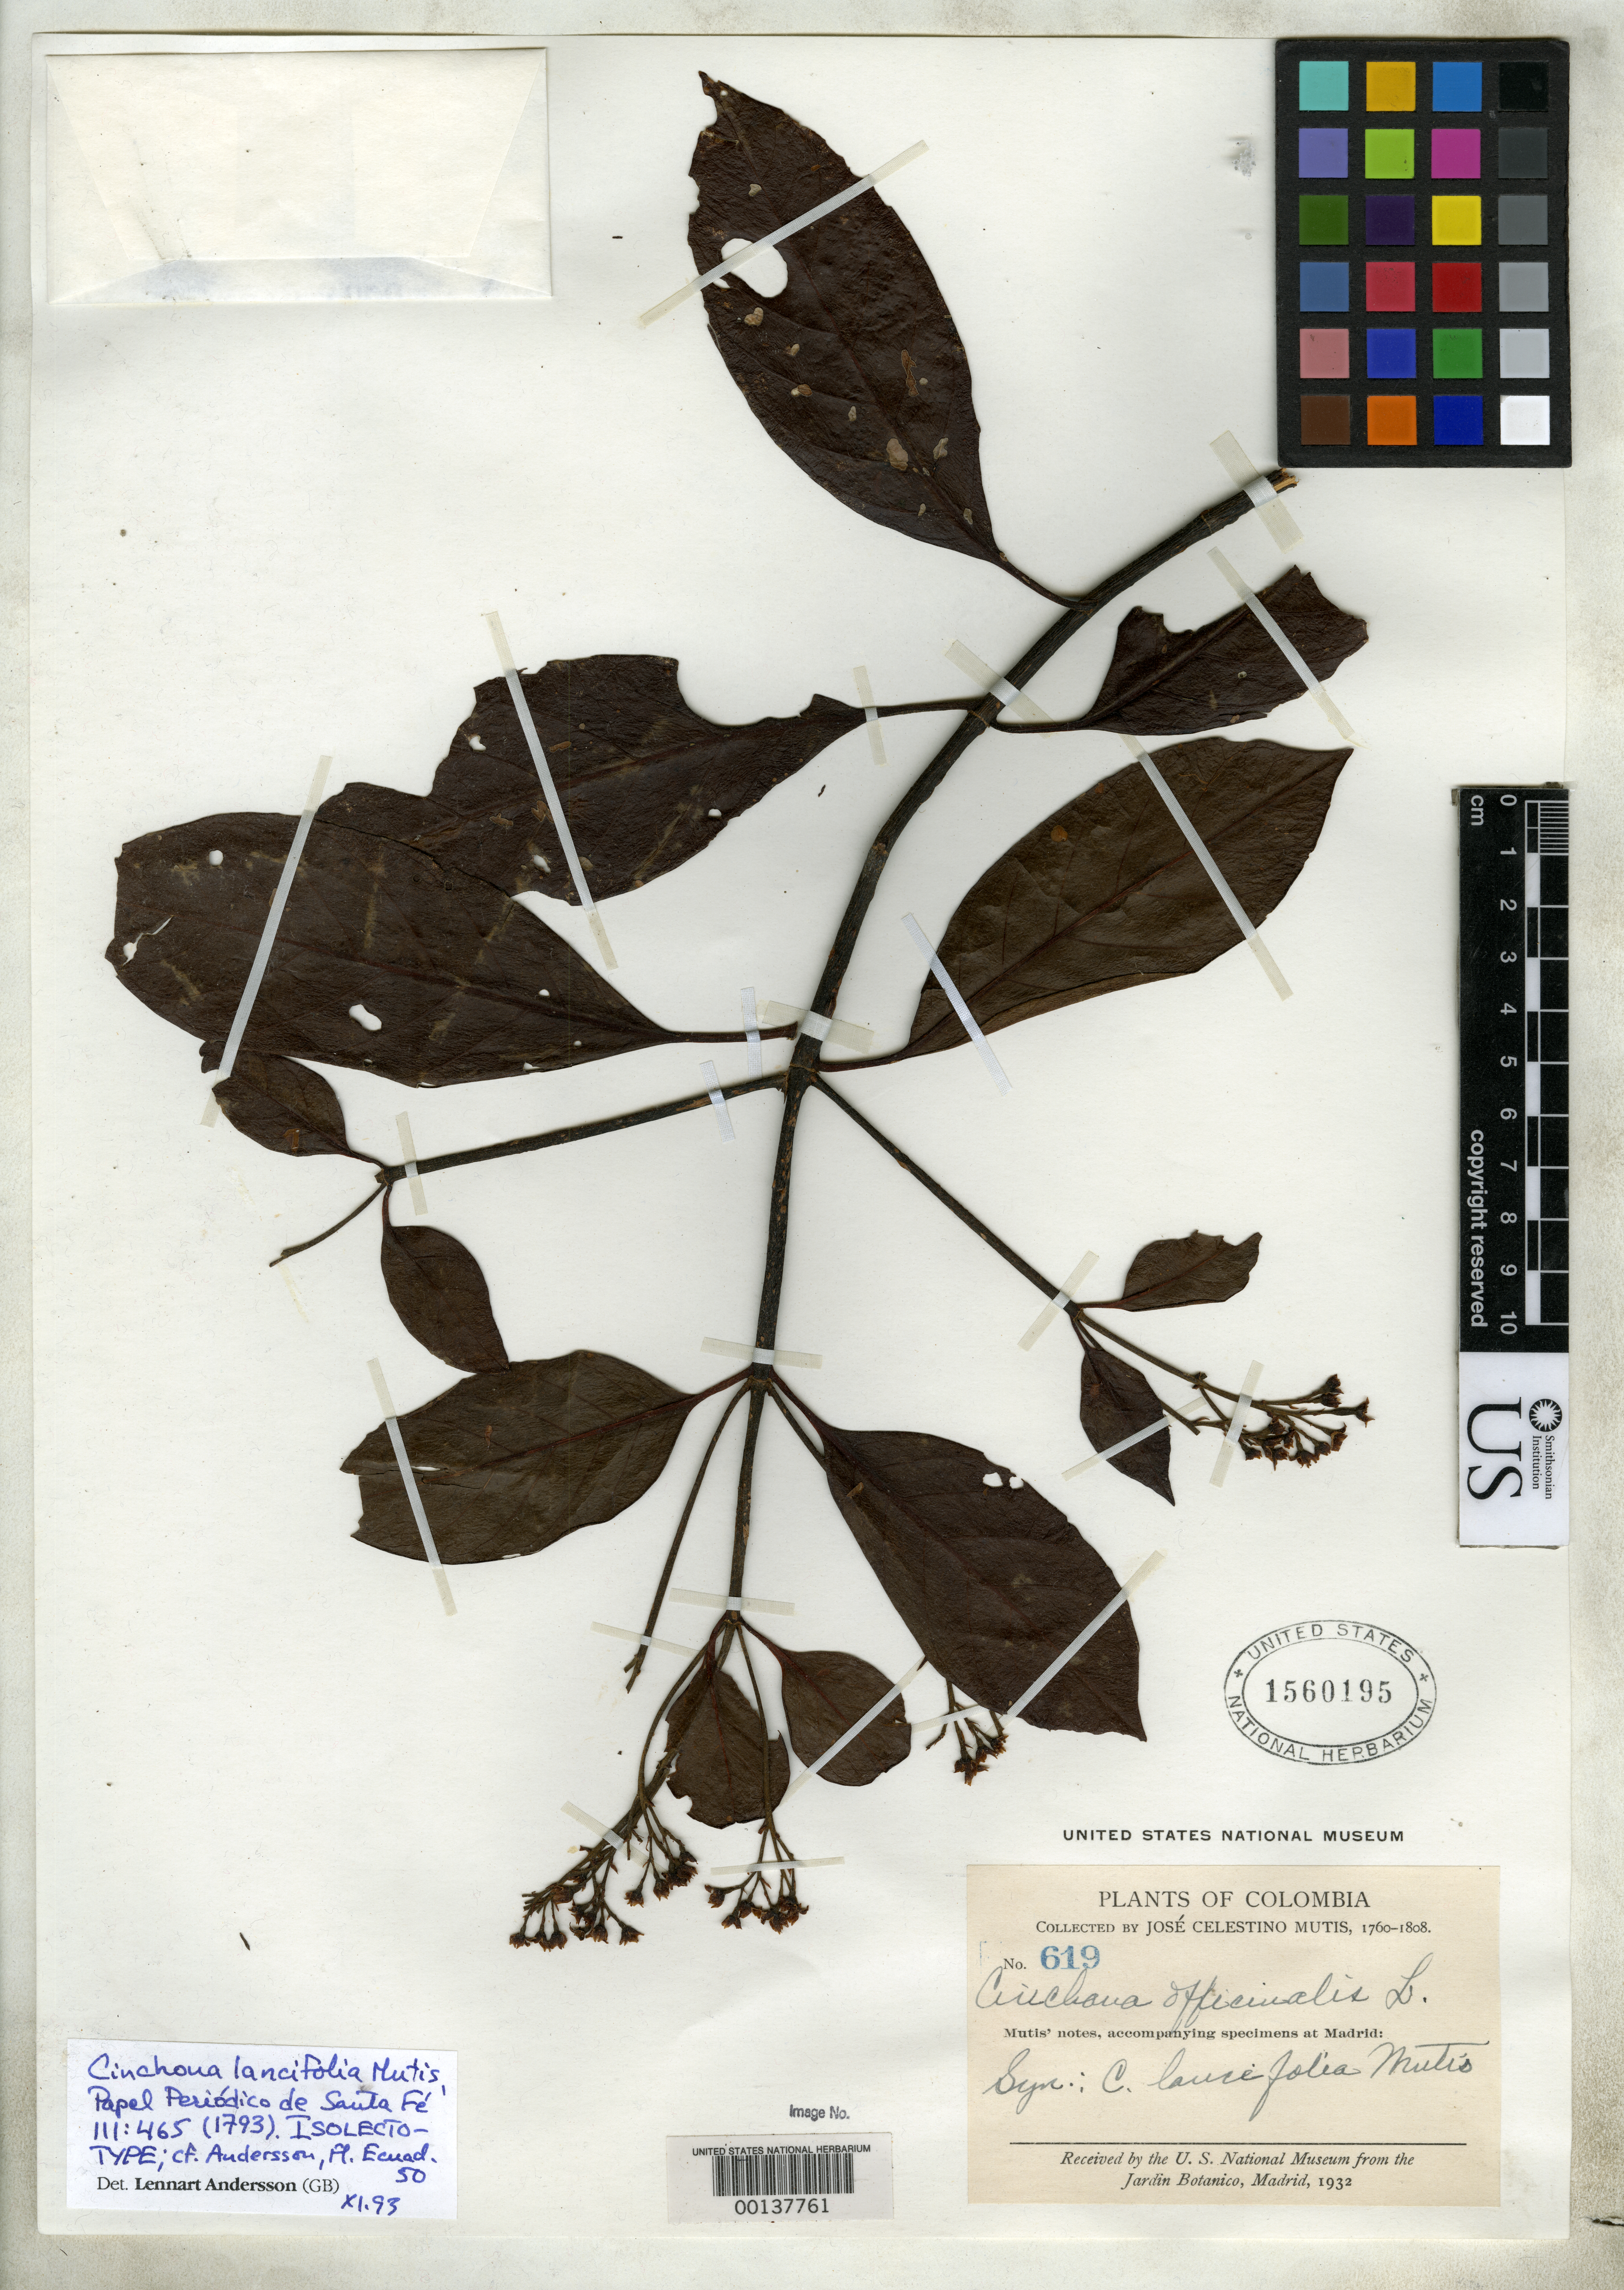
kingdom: Plantae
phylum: Tracheophyta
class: Magnoliopsida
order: Gentianales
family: Rubiaceae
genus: Cinchona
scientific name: Cinchona lancifolia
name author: Mutis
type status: Type Collection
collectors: J. C. B. Mutis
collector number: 619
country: Colombia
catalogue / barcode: US 1560195